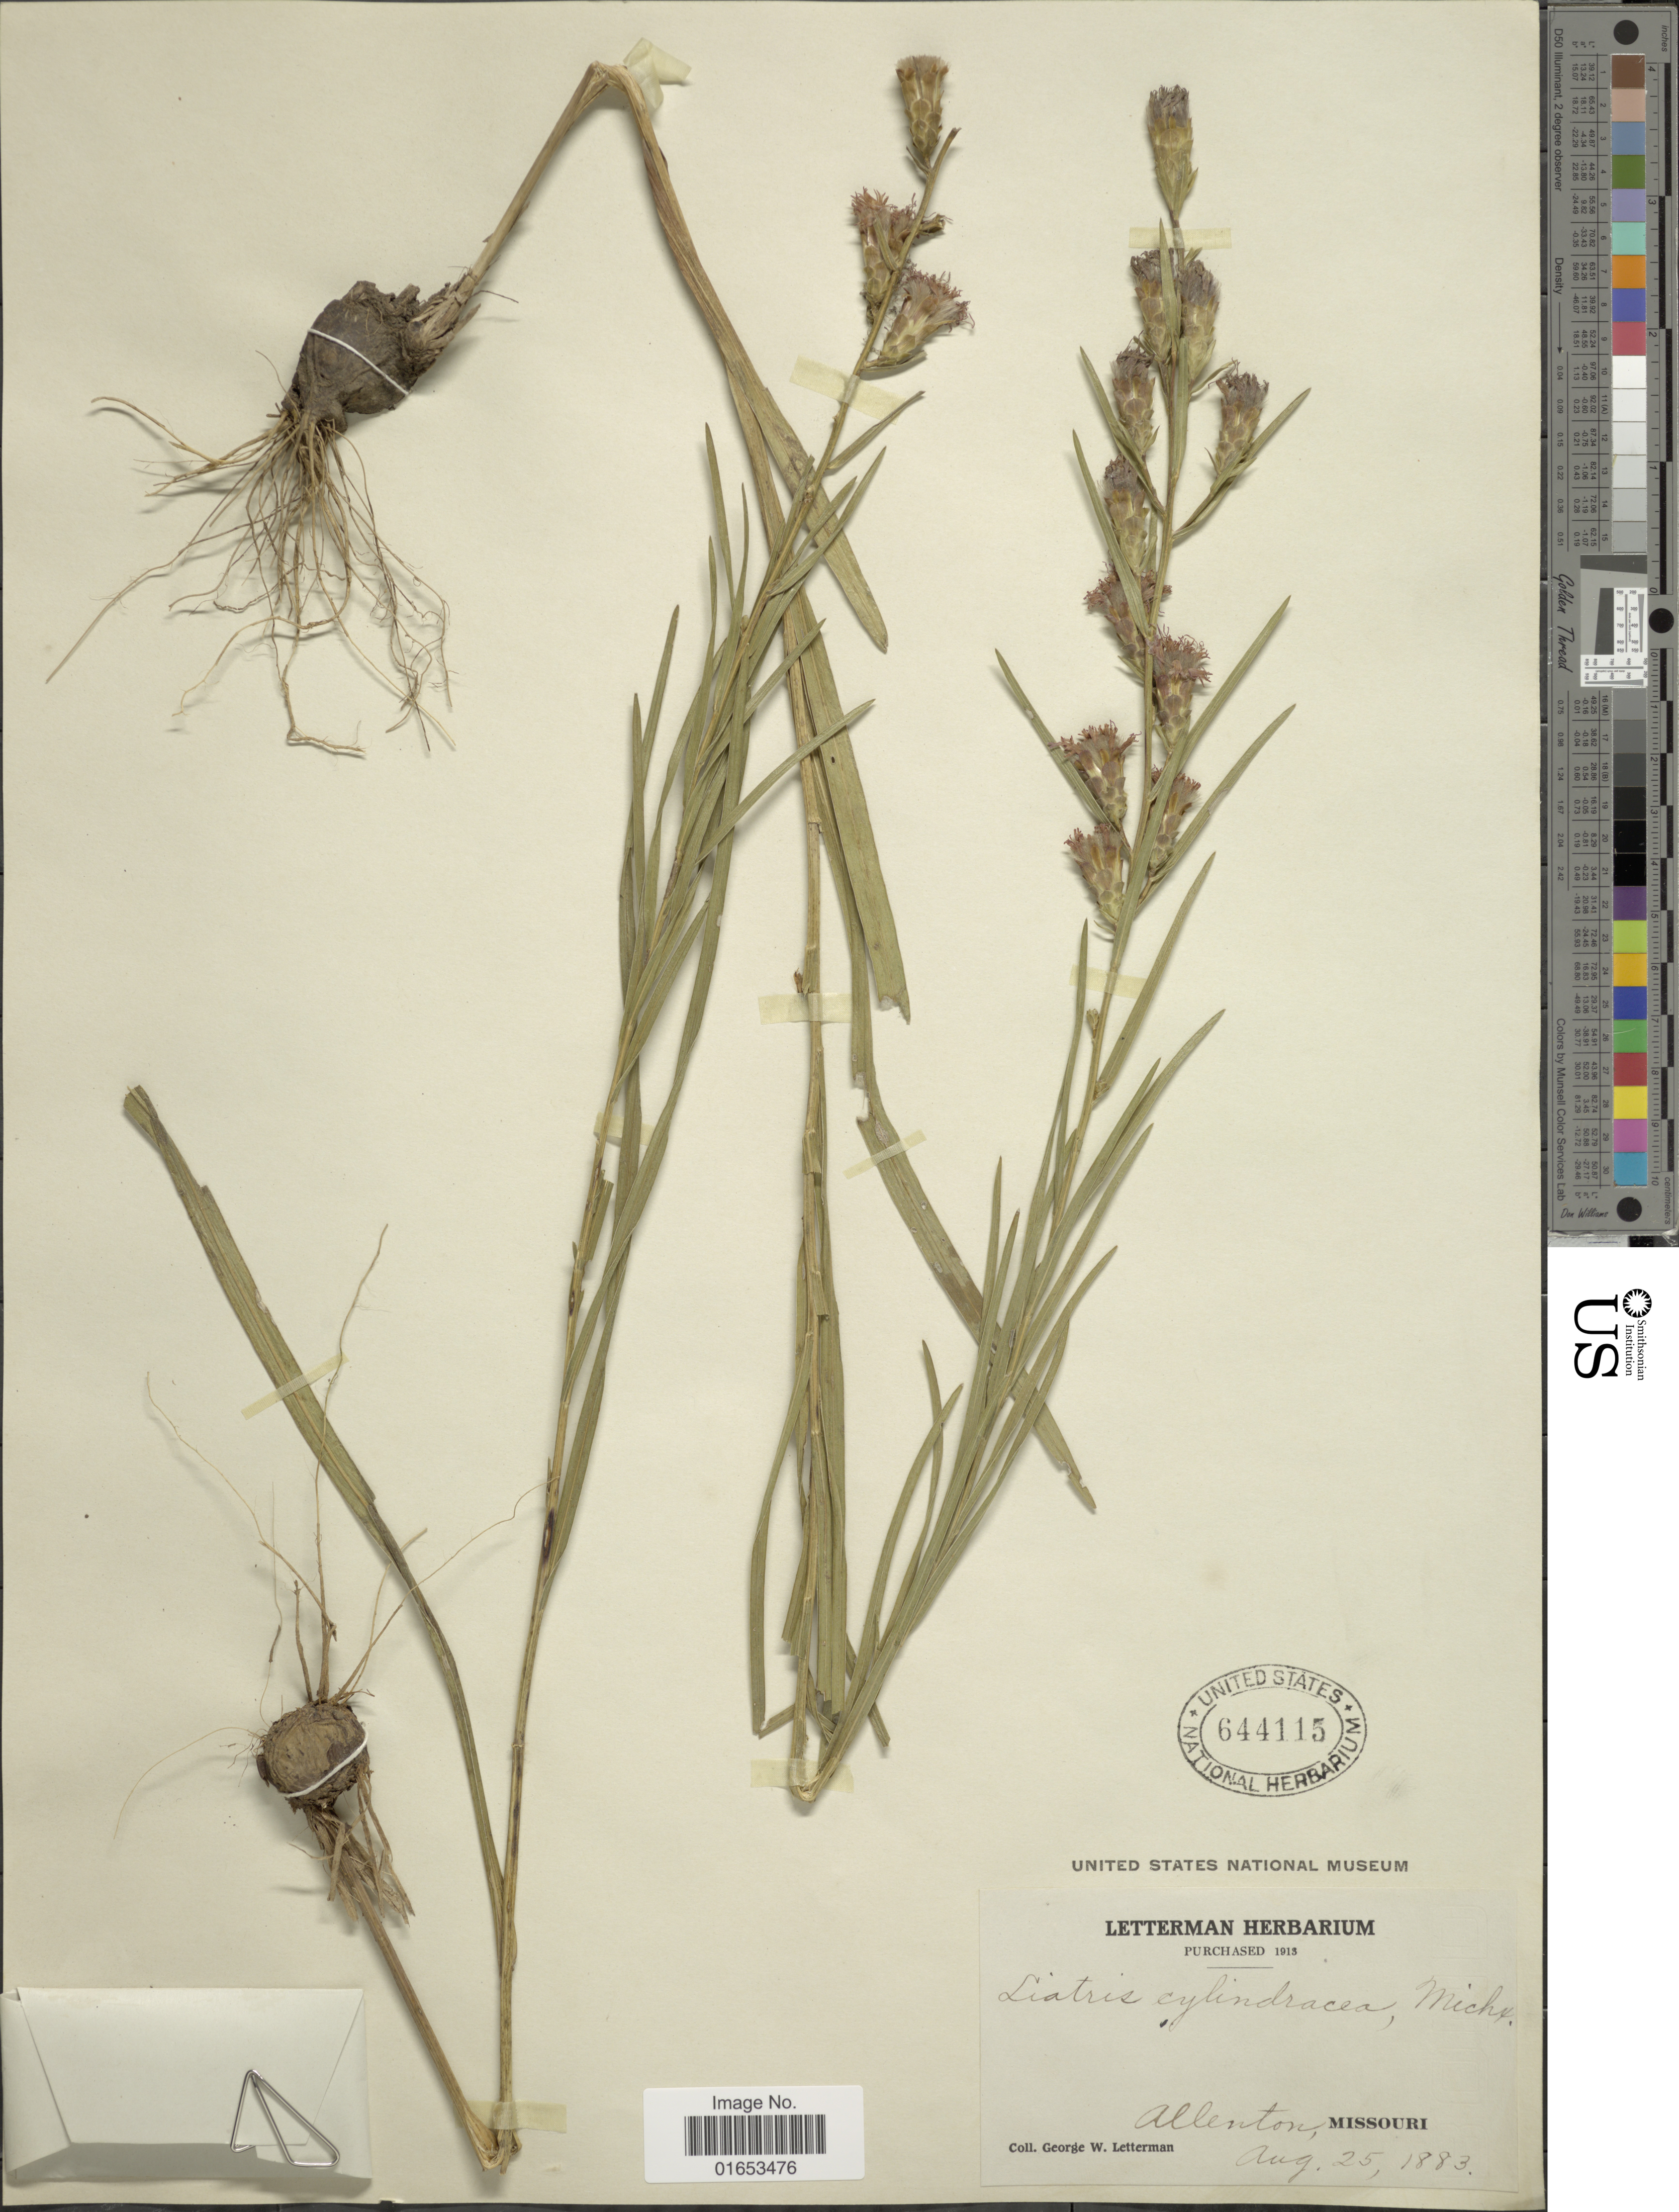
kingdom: Plantae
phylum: Tracheophyta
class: Magnoliopsida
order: Asterales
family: Asteraceae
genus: Liatris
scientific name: Liatris cylindracea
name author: Michaux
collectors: G. W. Letterman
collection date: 1883-08-25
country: United States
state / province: Missouri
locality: Allenton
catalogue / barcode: US 644115